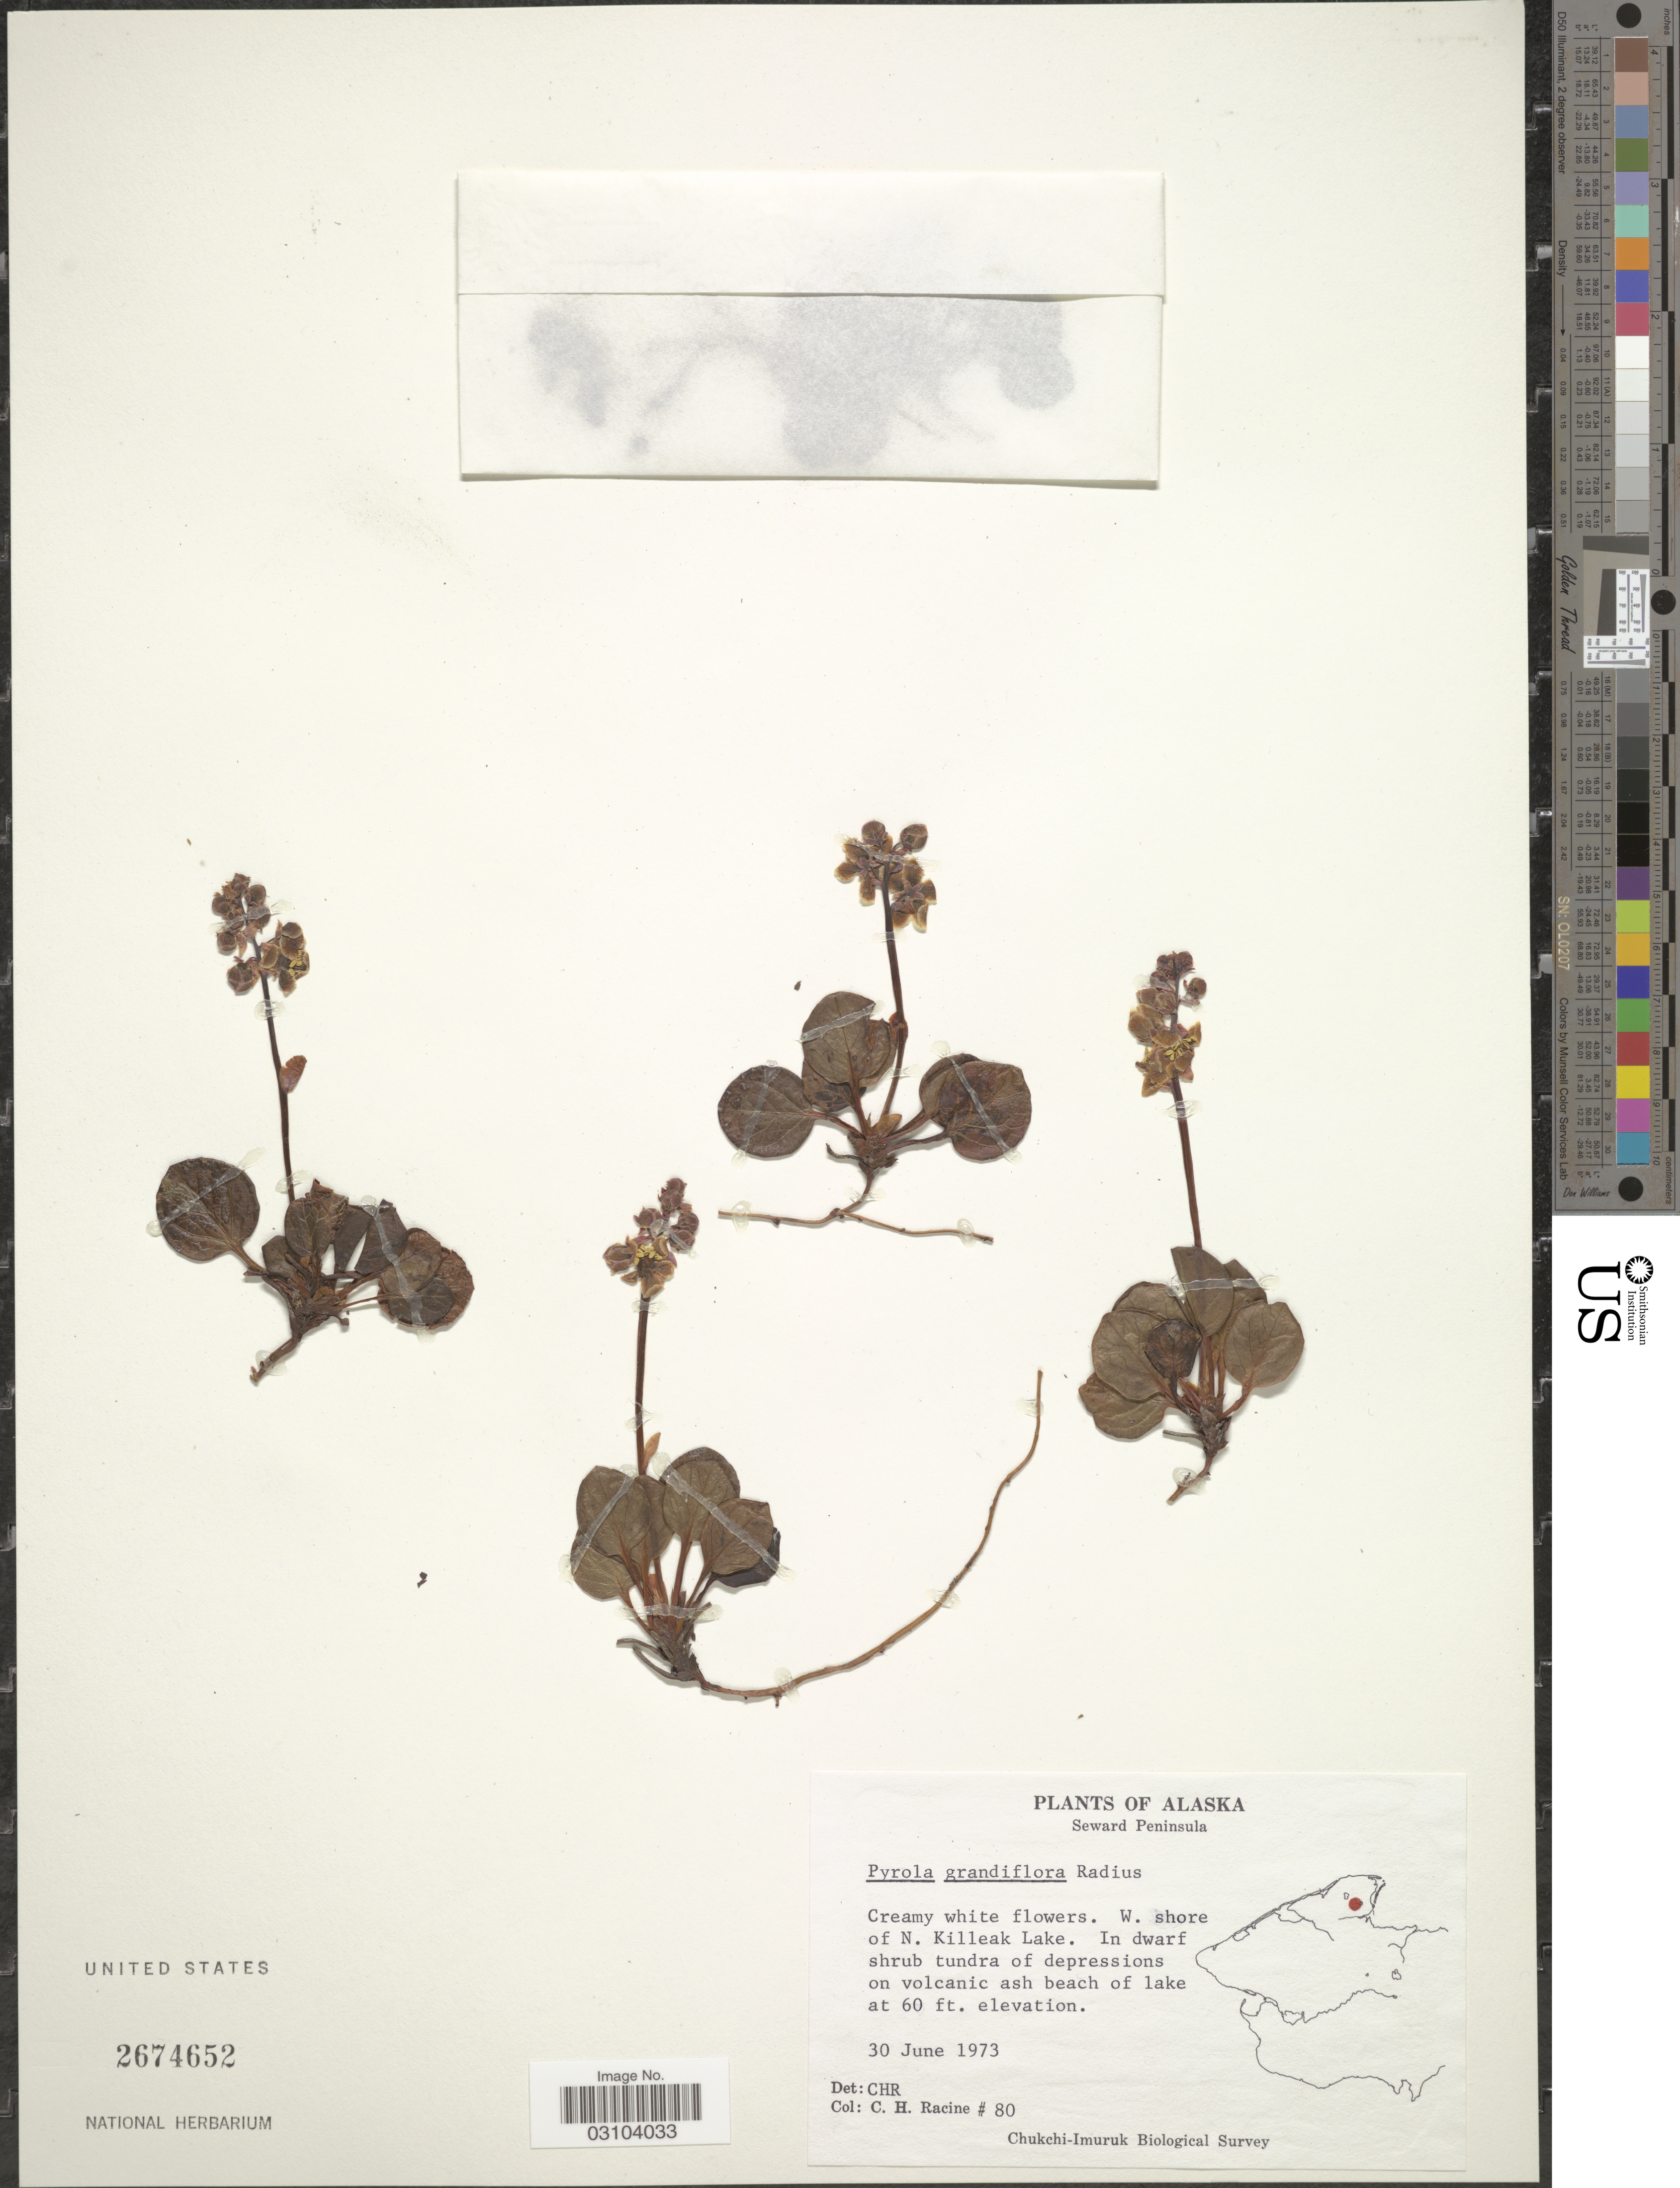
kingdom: Plantae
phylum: Tracheophyta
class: Magnoliopsida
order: Ericales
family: Ericaceae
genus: Pyrola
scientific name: Pyrola grandiflora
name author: Radius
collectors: C. Racine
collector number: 80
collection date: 1973-06-03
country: United States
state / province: Alaska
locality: Seward Peninsula. W. shore of N. Killeak Lake.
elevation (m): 18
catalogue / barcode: US 2674652